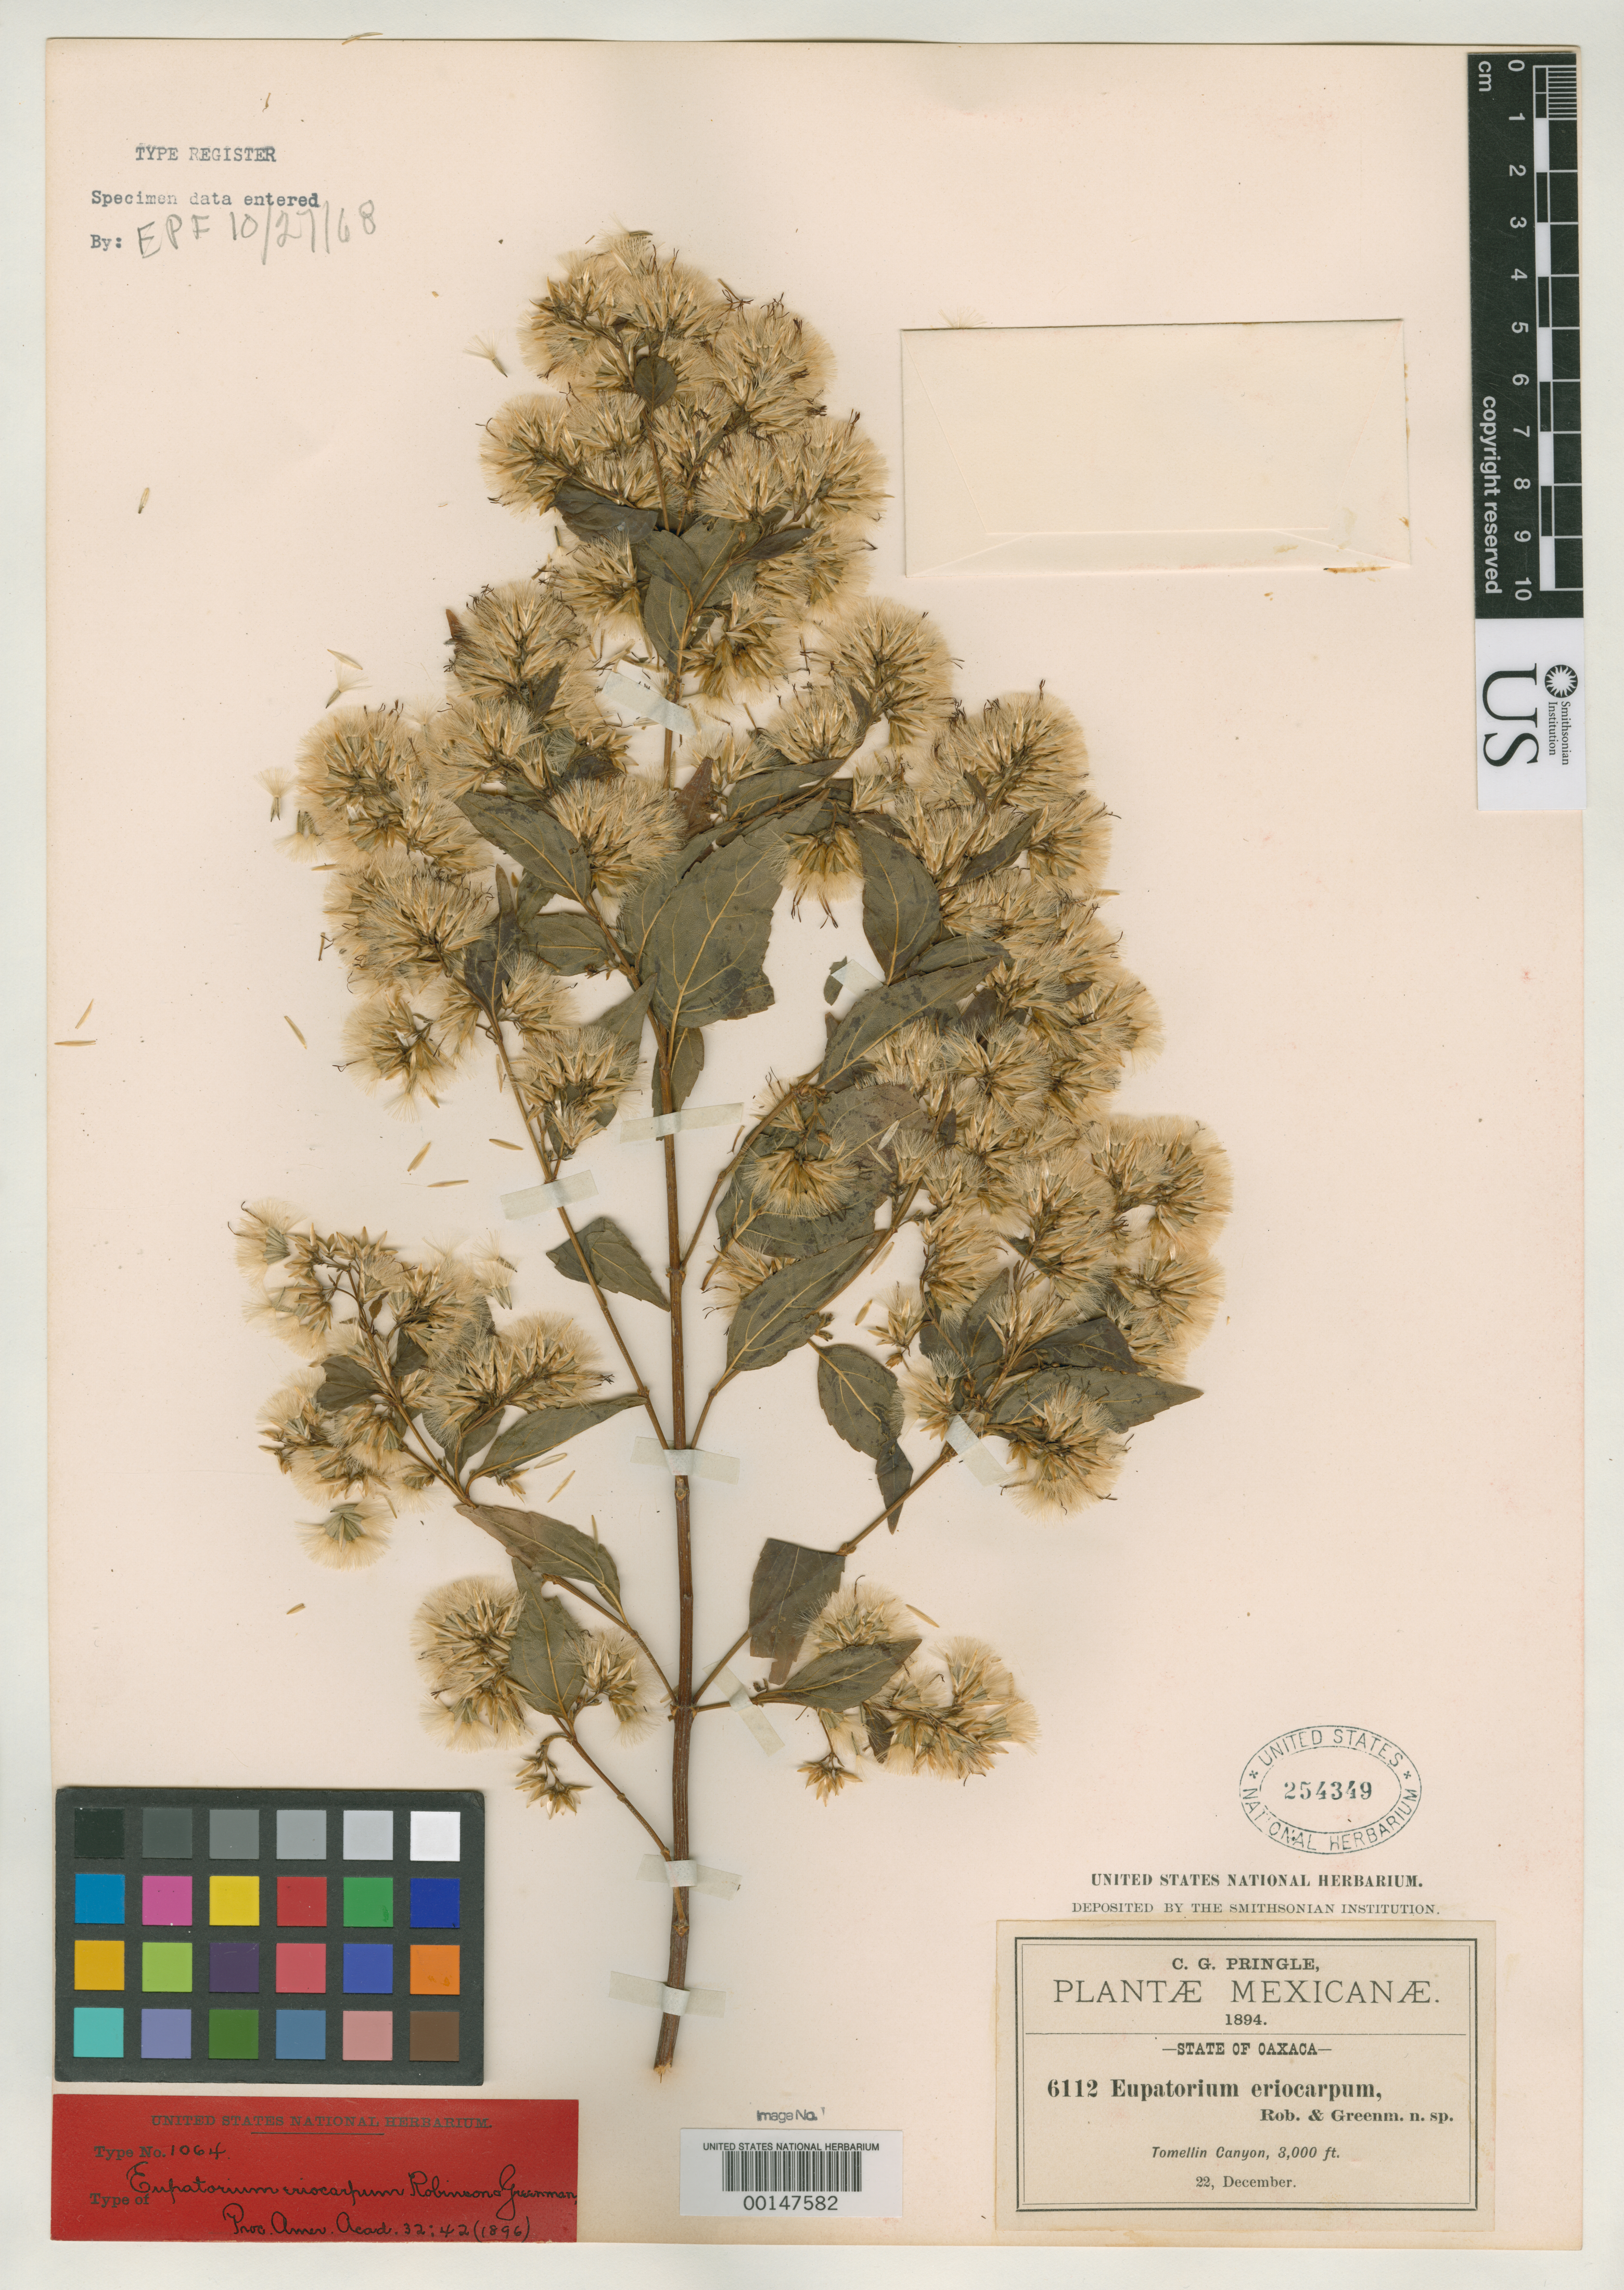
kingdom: Plantae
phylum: Tracheophyta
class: Magnoliopsida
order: Asterales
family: Asteraceae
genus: Eupatorium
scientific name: Eupatorium eriocarpum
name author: B.L. Rob. & Greenm.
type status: Isotype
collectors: C. G. Pringle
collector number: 6112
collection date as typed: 22 Dec 1894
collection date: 1894-12-22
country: Mexico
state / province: Oaxaca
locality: Tomellin Canyon.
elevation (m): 914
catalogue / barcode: US 254349